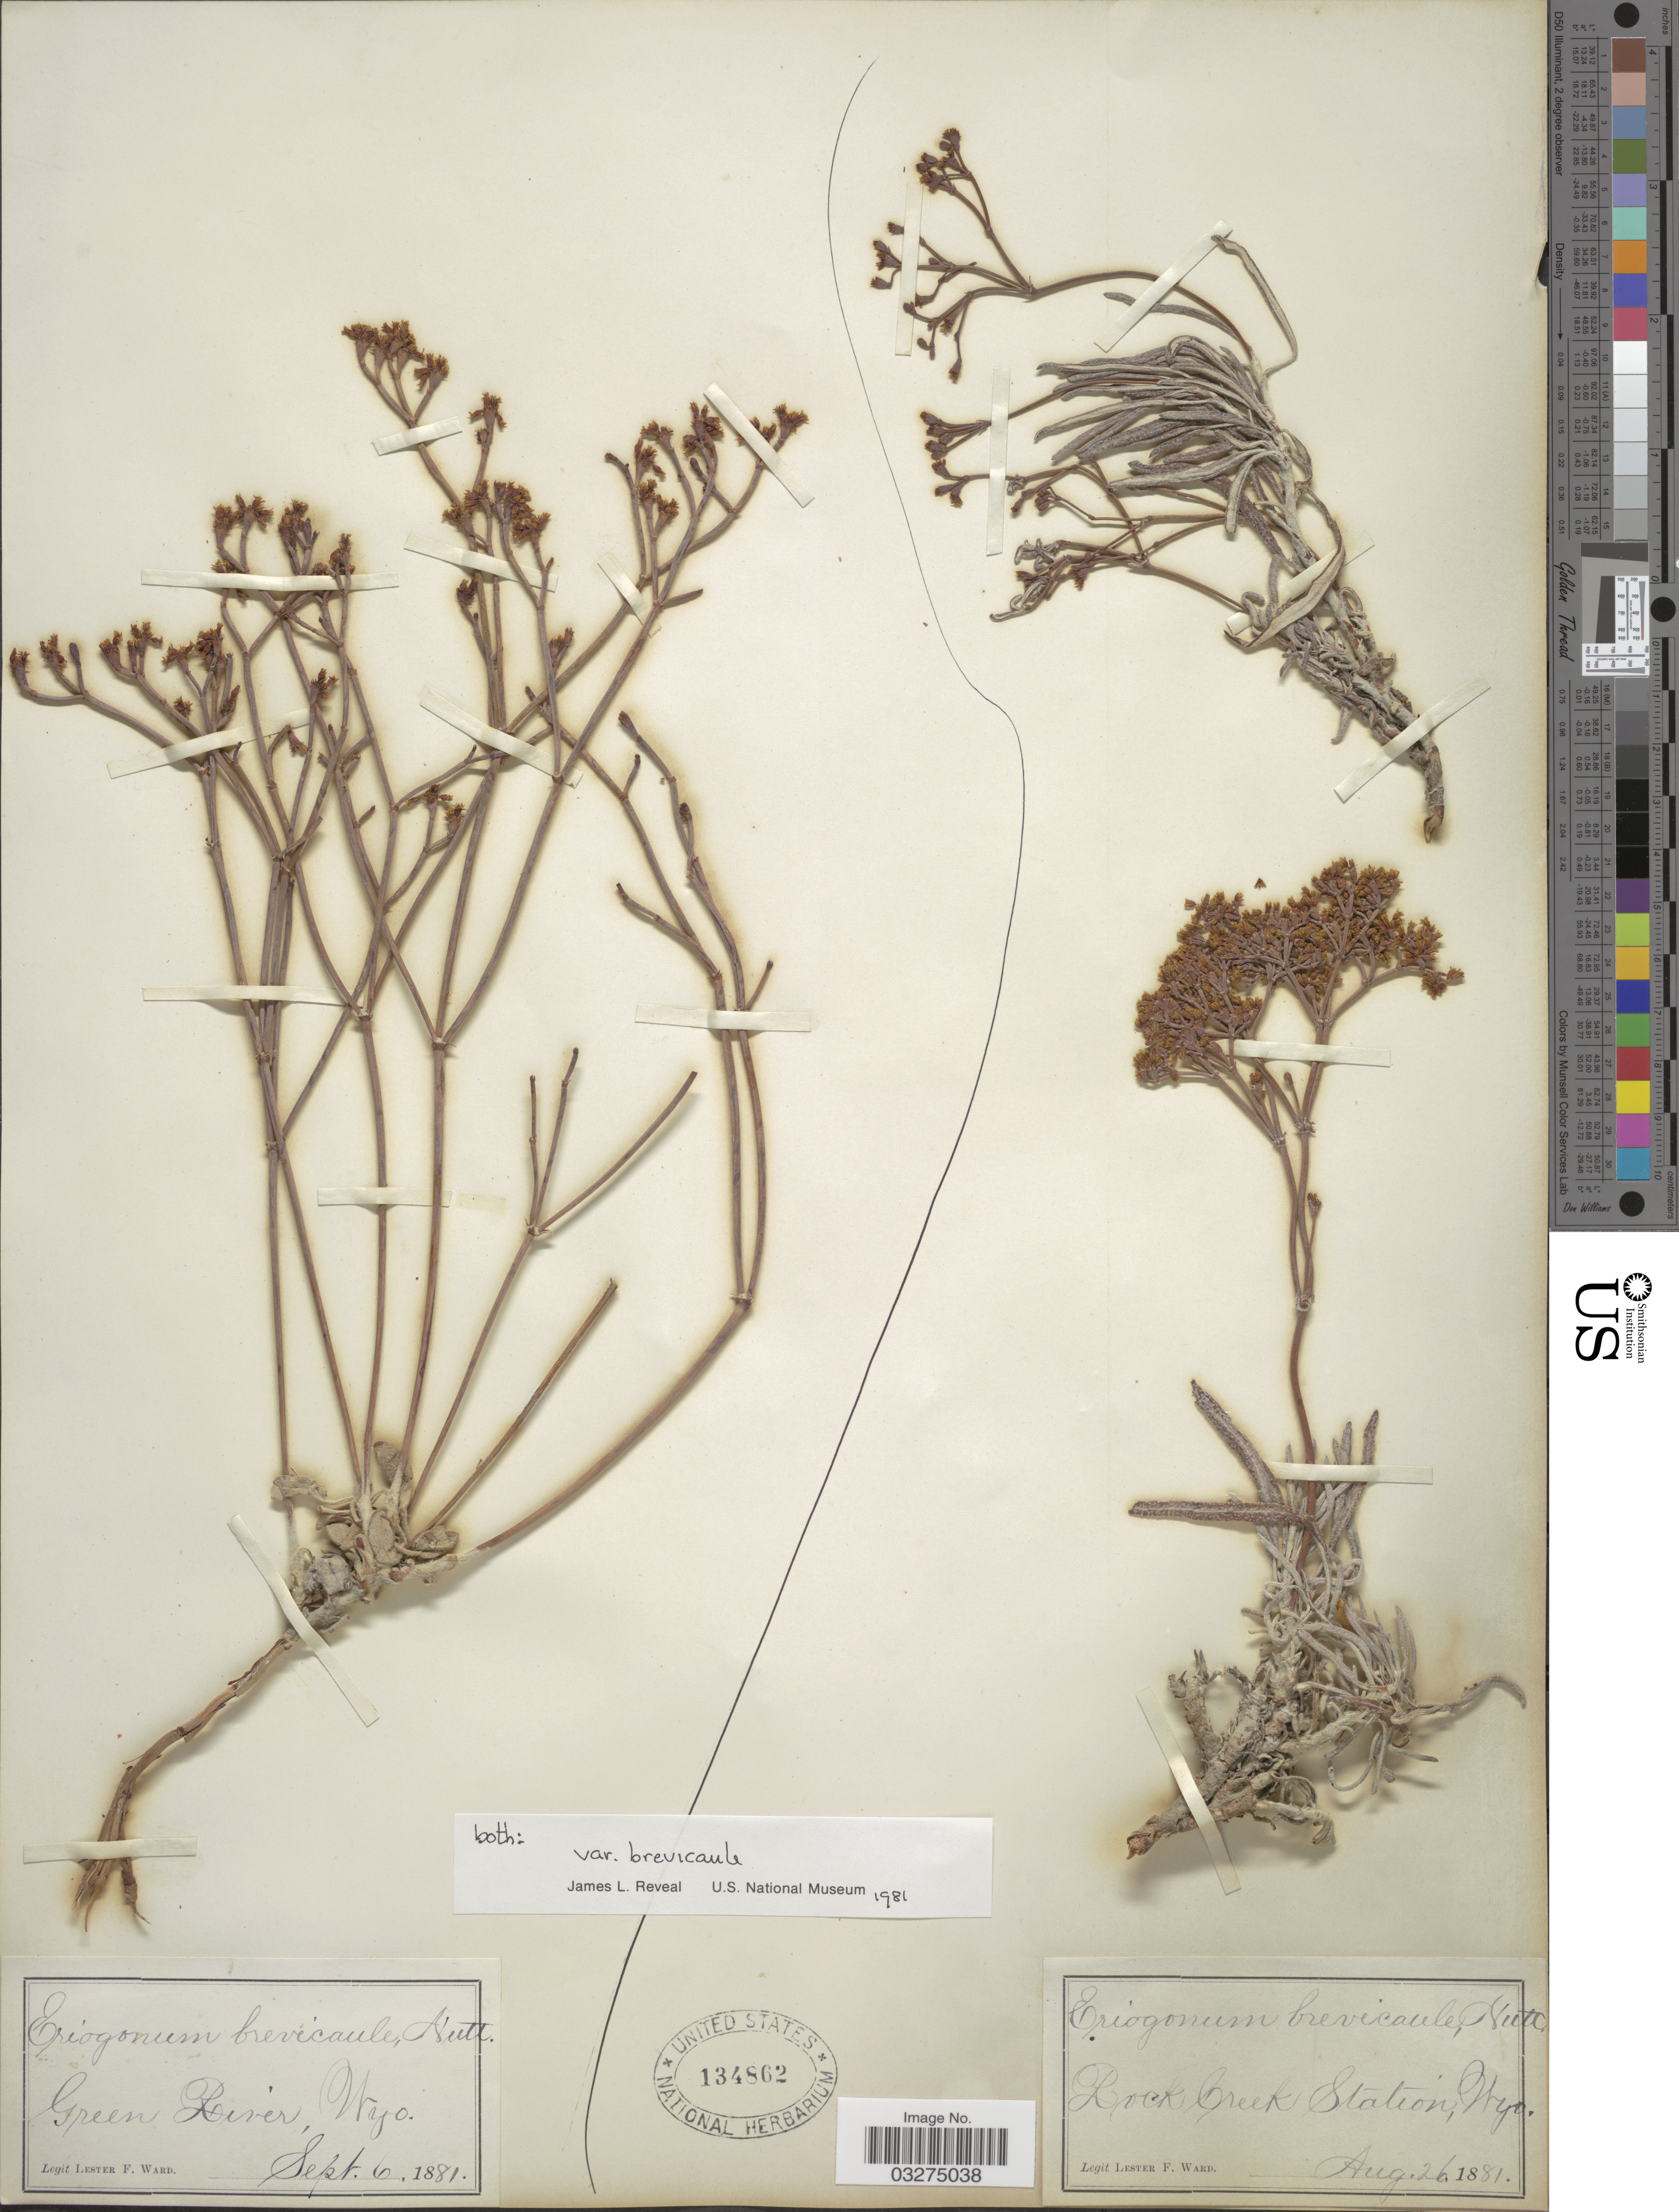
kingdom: Plantae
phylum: Tracheophyta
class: Magnoliopsida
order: Caryophyllales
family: Polygonaceae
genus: Eriogonum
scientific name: Eriogonum brevicaule var. brevicaule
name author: Nutt.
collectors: L. F. Ward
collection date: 1881-09-06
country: United States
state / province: Wyoming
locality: Green River, Wyo.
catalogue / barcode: US 134862